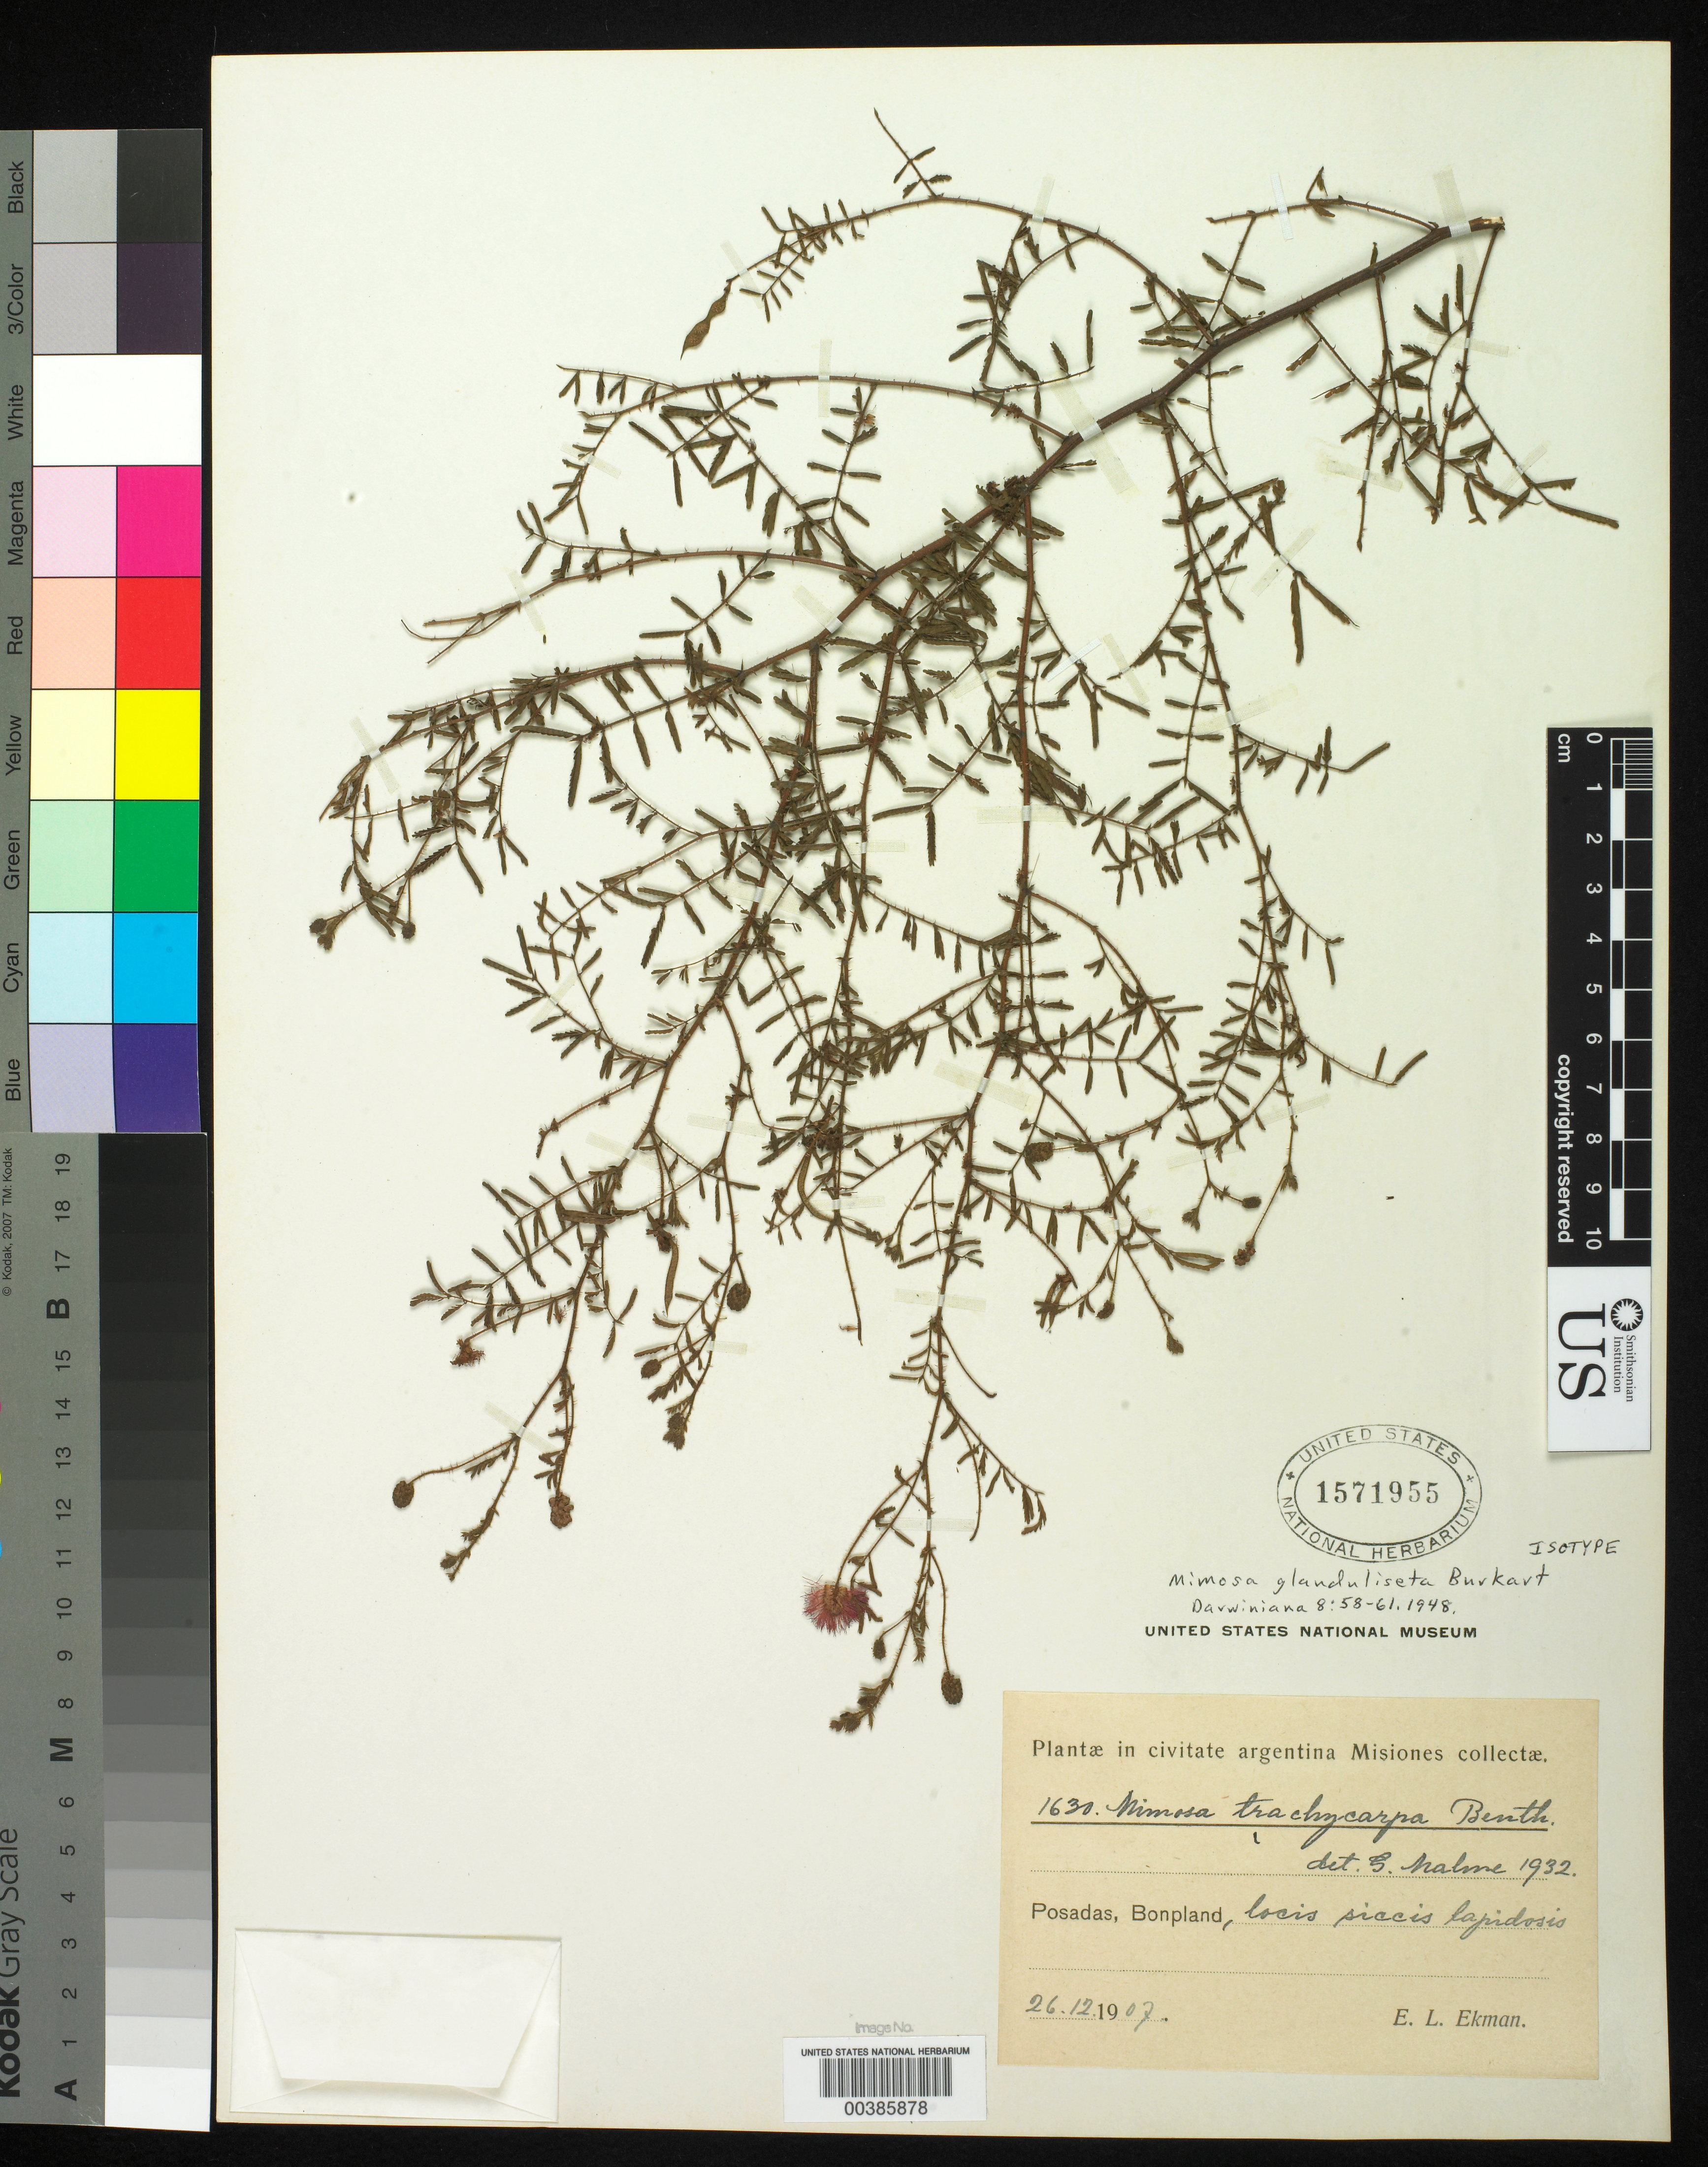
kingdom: Plantae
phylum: Tracheophyta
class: Magnoliopsida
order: Fabales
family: Fabaceae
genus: Mimosa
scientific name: Mimosa glanduliseta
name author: Burkart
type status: Isotype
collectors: E. L. Ekman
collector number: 1630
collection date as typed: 26 Dec 1907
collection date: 1907-12-26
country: Argentina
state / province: Misiones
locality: Posadas, Bonpland.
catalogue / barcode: US 1571955